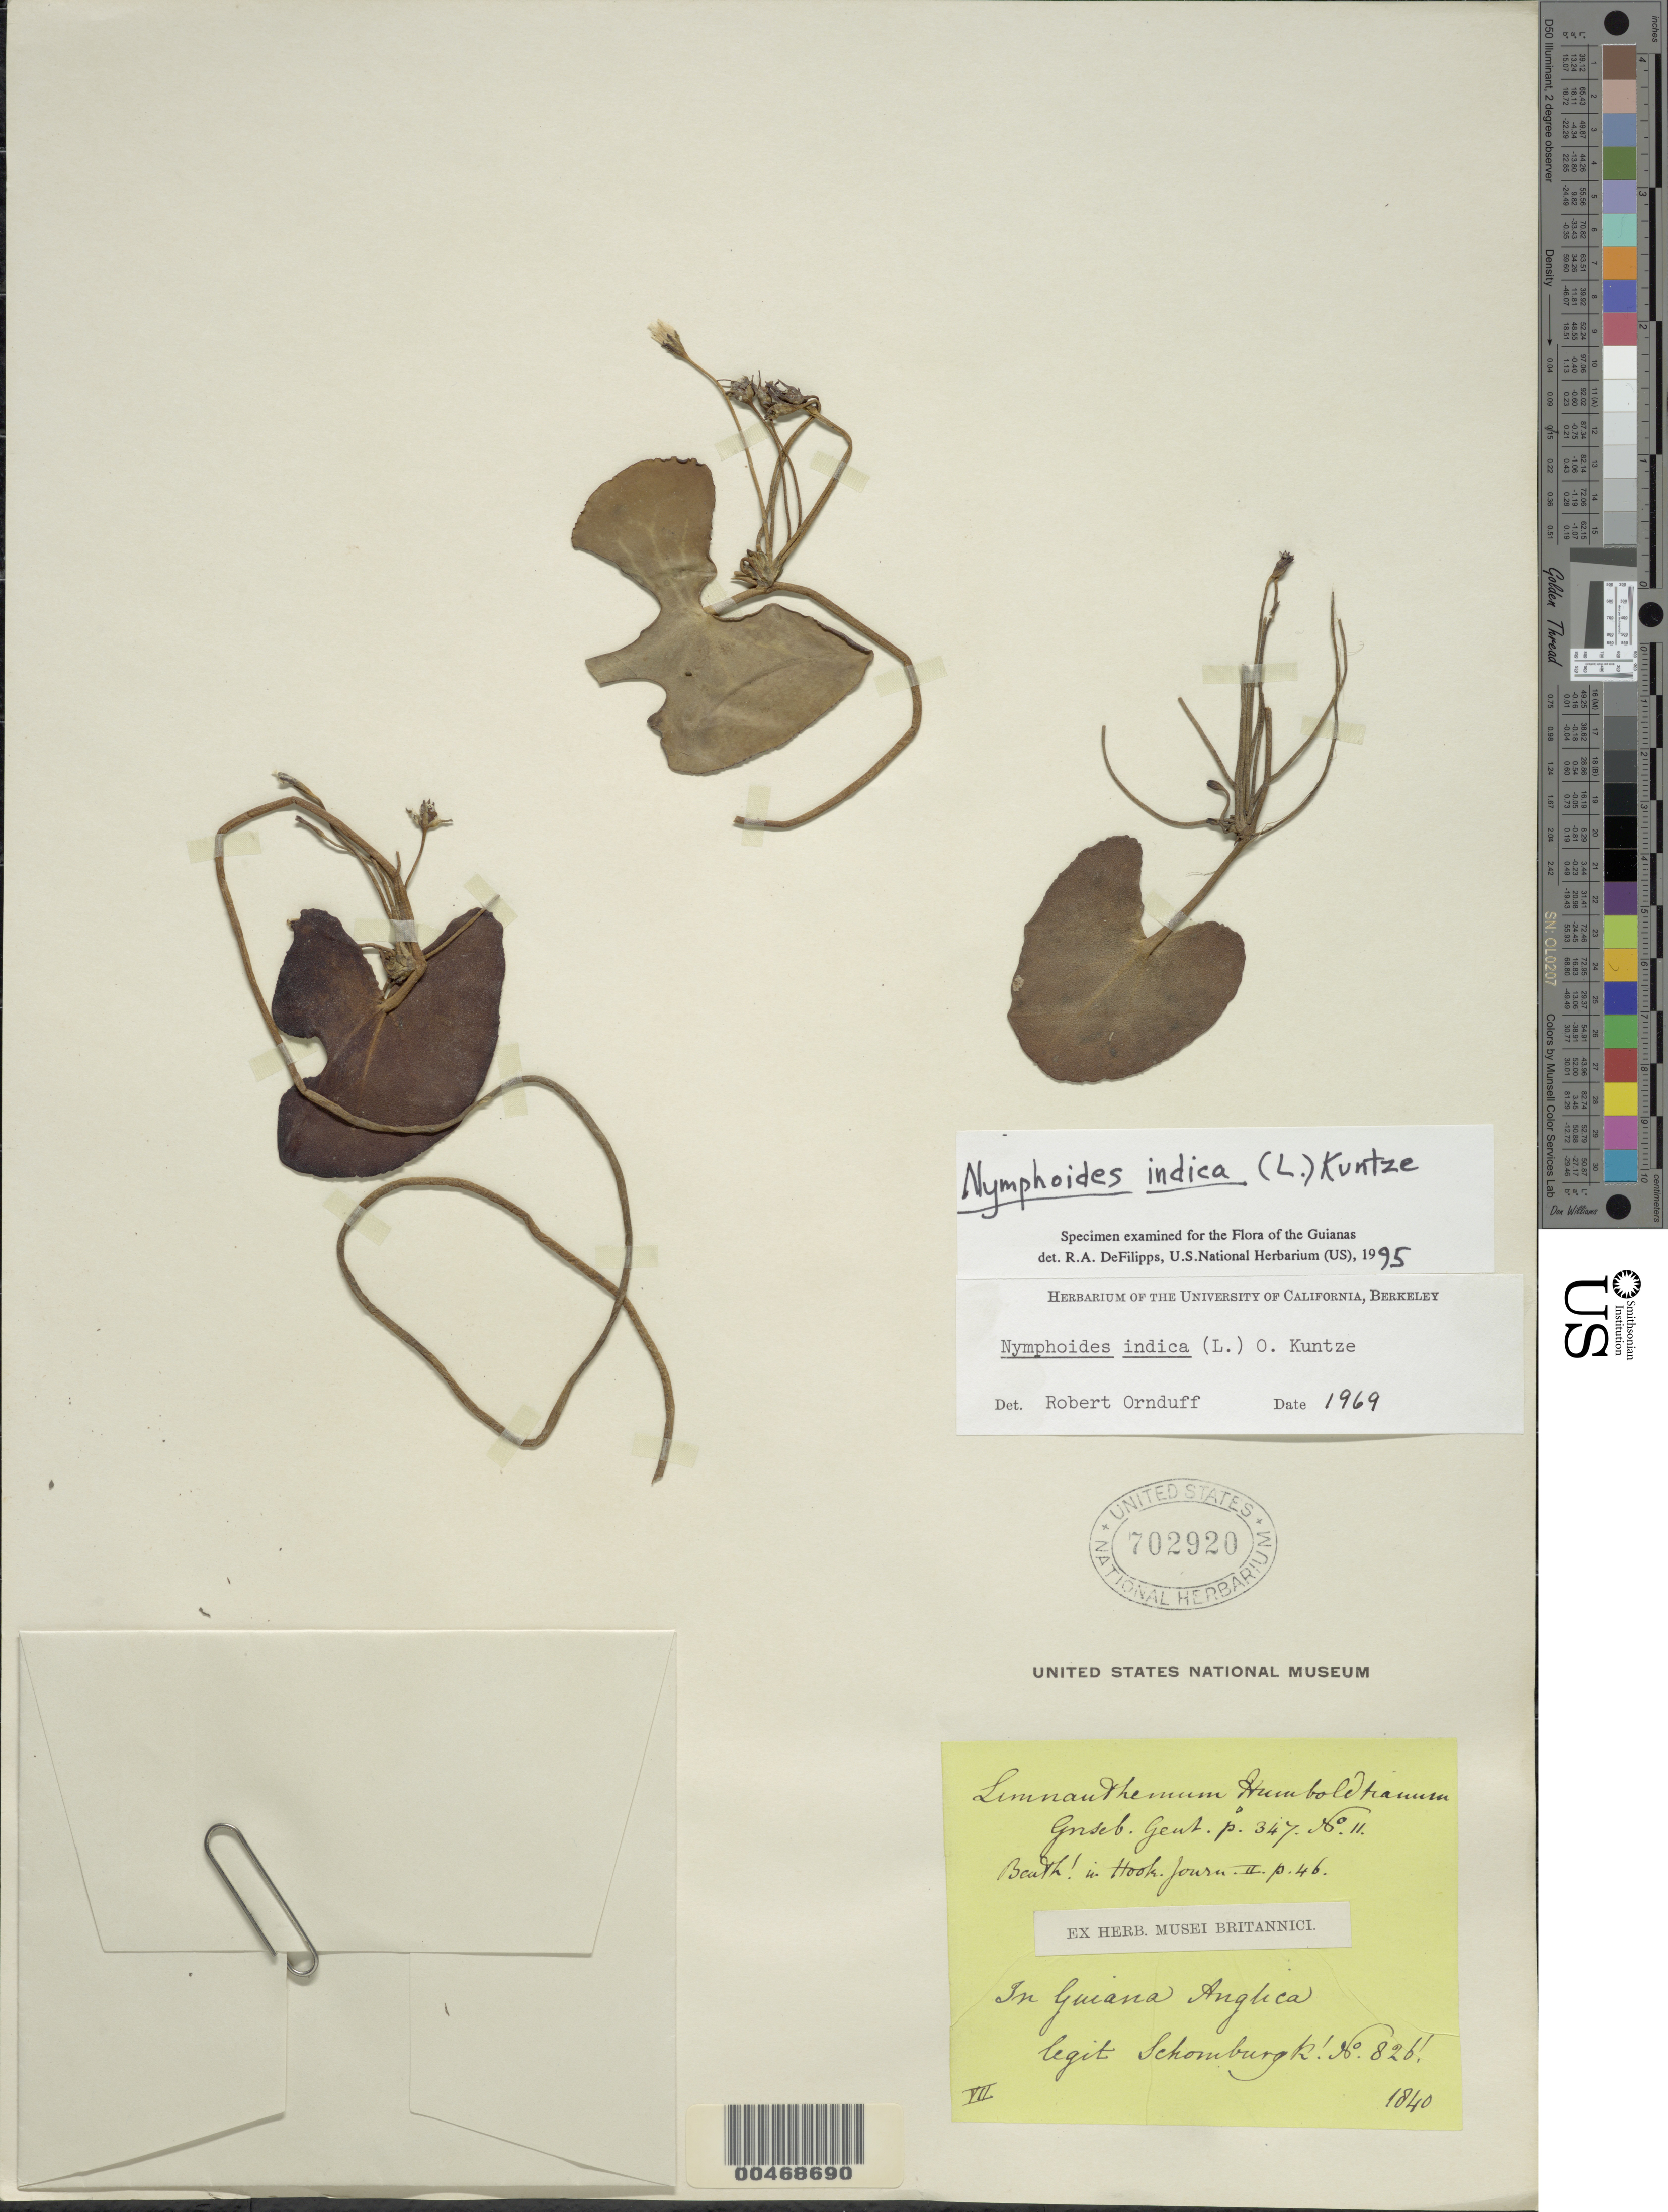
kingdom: Plantae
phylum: Tracheophyta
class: Magnoliopsida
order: Asterales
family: Menyanthaceae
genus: Nymphoides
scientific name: Nymphoides indica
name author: (L.) Kuntze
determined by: DeFilipps, R. A.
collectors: -- Schomburgk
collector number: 826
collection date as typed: July 1840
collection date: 1840-07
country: Guyana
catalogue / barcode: US 702920